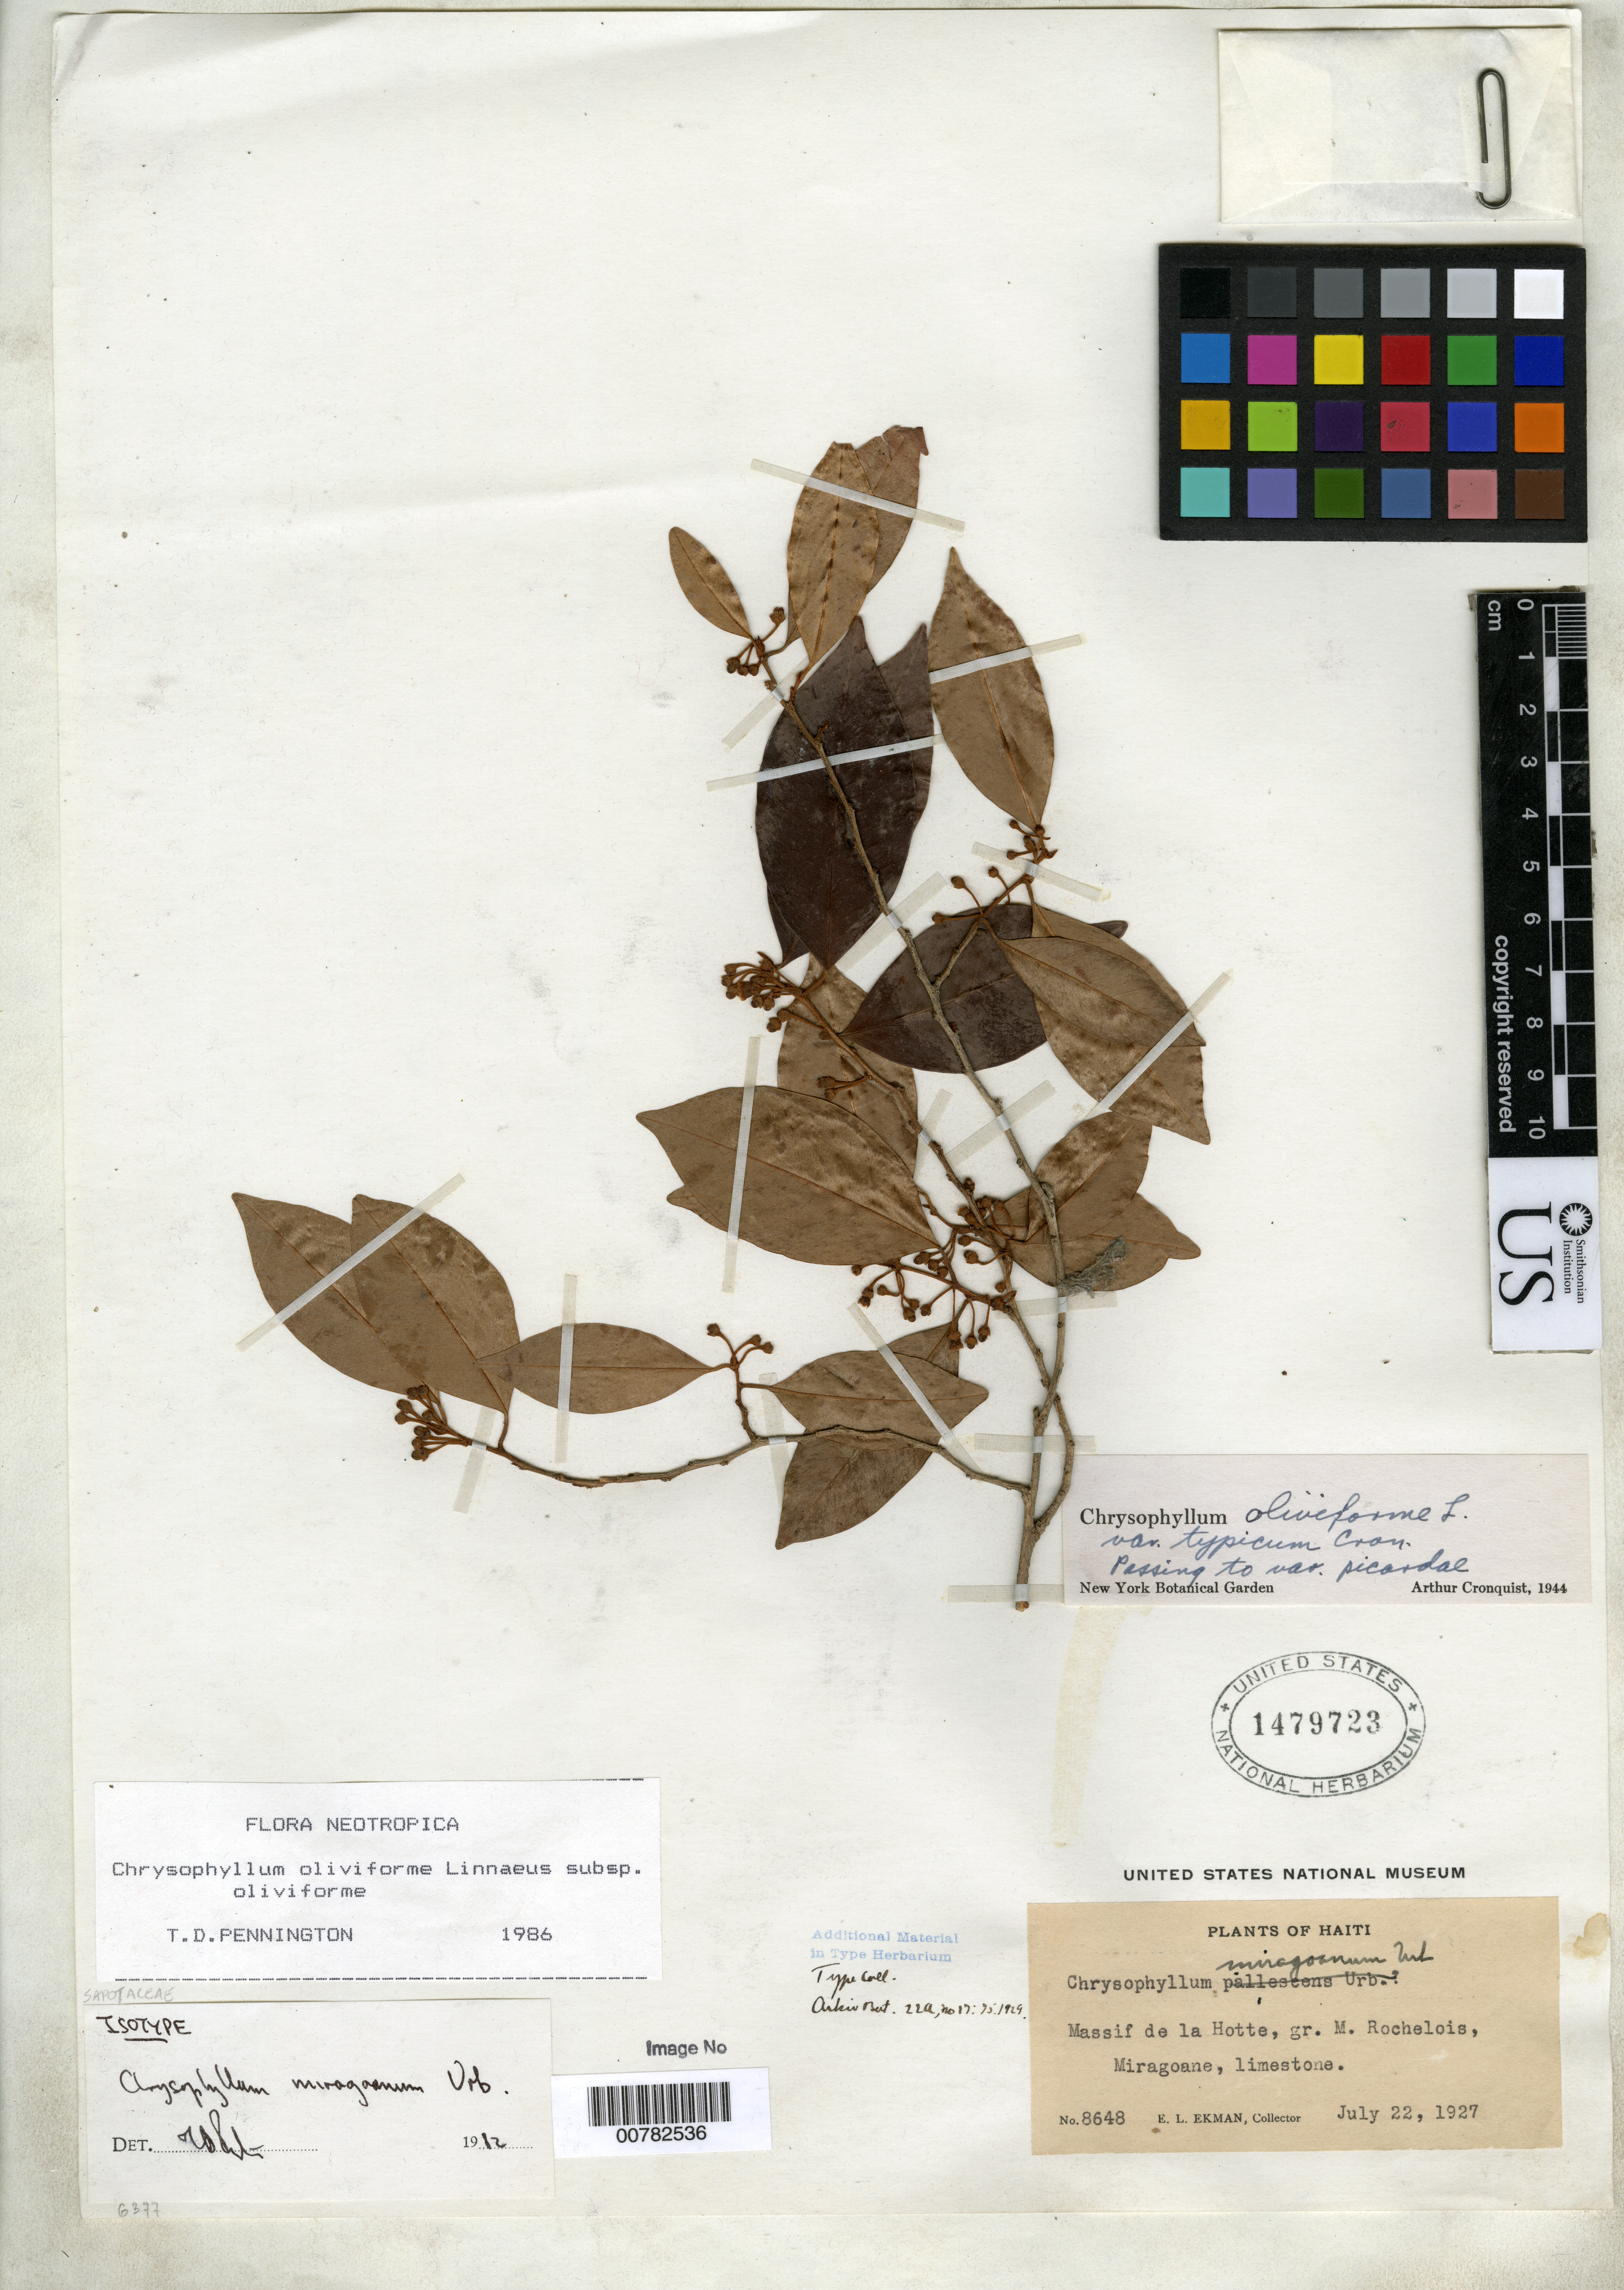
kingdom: Plantae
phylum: Tracheophyta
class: Magnoliopsida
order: Ericales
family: Sapotaceae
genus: Chrysophyllum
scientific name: Chrysophyllum miragoaneum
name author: Urb.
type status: Isotype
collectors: E. L. Ekman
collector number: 8648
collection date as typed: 22 Jul 1927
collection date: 1927-07-22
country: Haiti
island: Hispaniola Island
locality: Massif de La Hotte, Gros Morne, Rochelois prope Miragoane.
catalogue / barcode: US 1479723